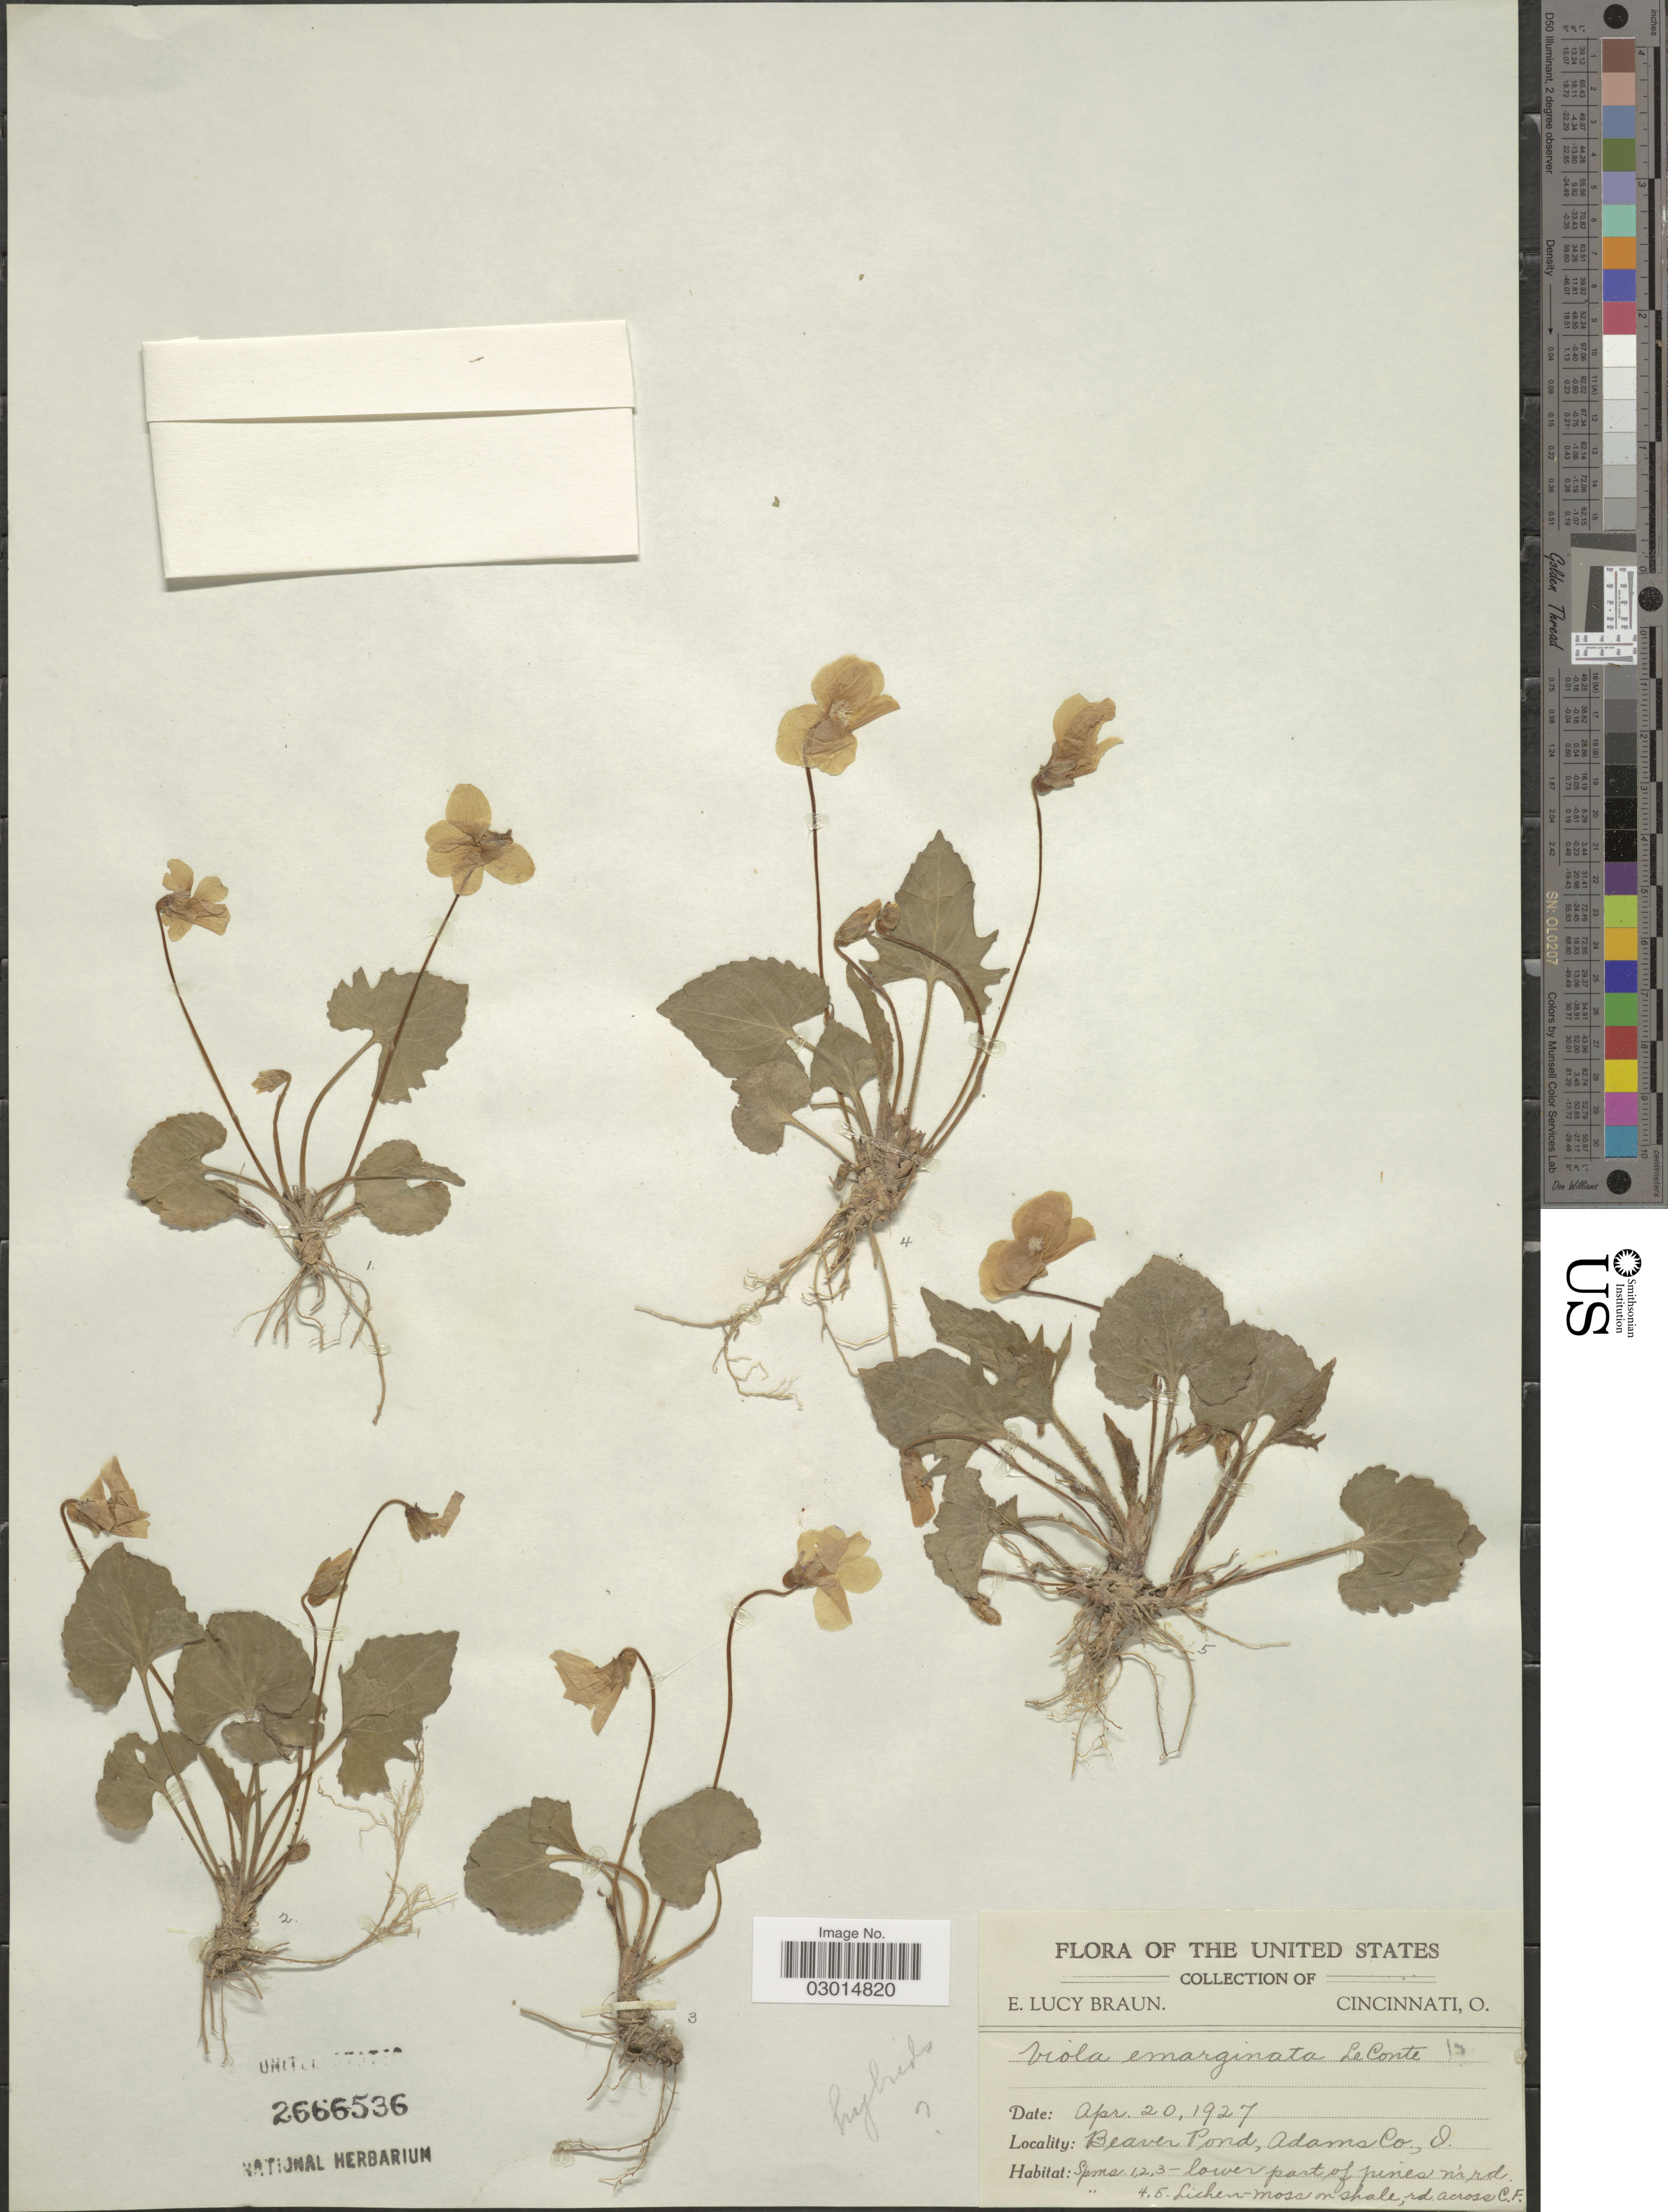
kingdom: Plantae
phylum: Tracheophyta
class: Magnoliopsida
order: Malpighiales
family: Violaceae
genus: Viola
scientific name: Viola emarginata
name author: (Nutt.) LeConte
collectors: E. L. Braun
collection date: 1927-04-20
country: United States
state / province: Ohio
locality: Beaver Pond, Adams Co.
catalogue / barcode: US 2666536